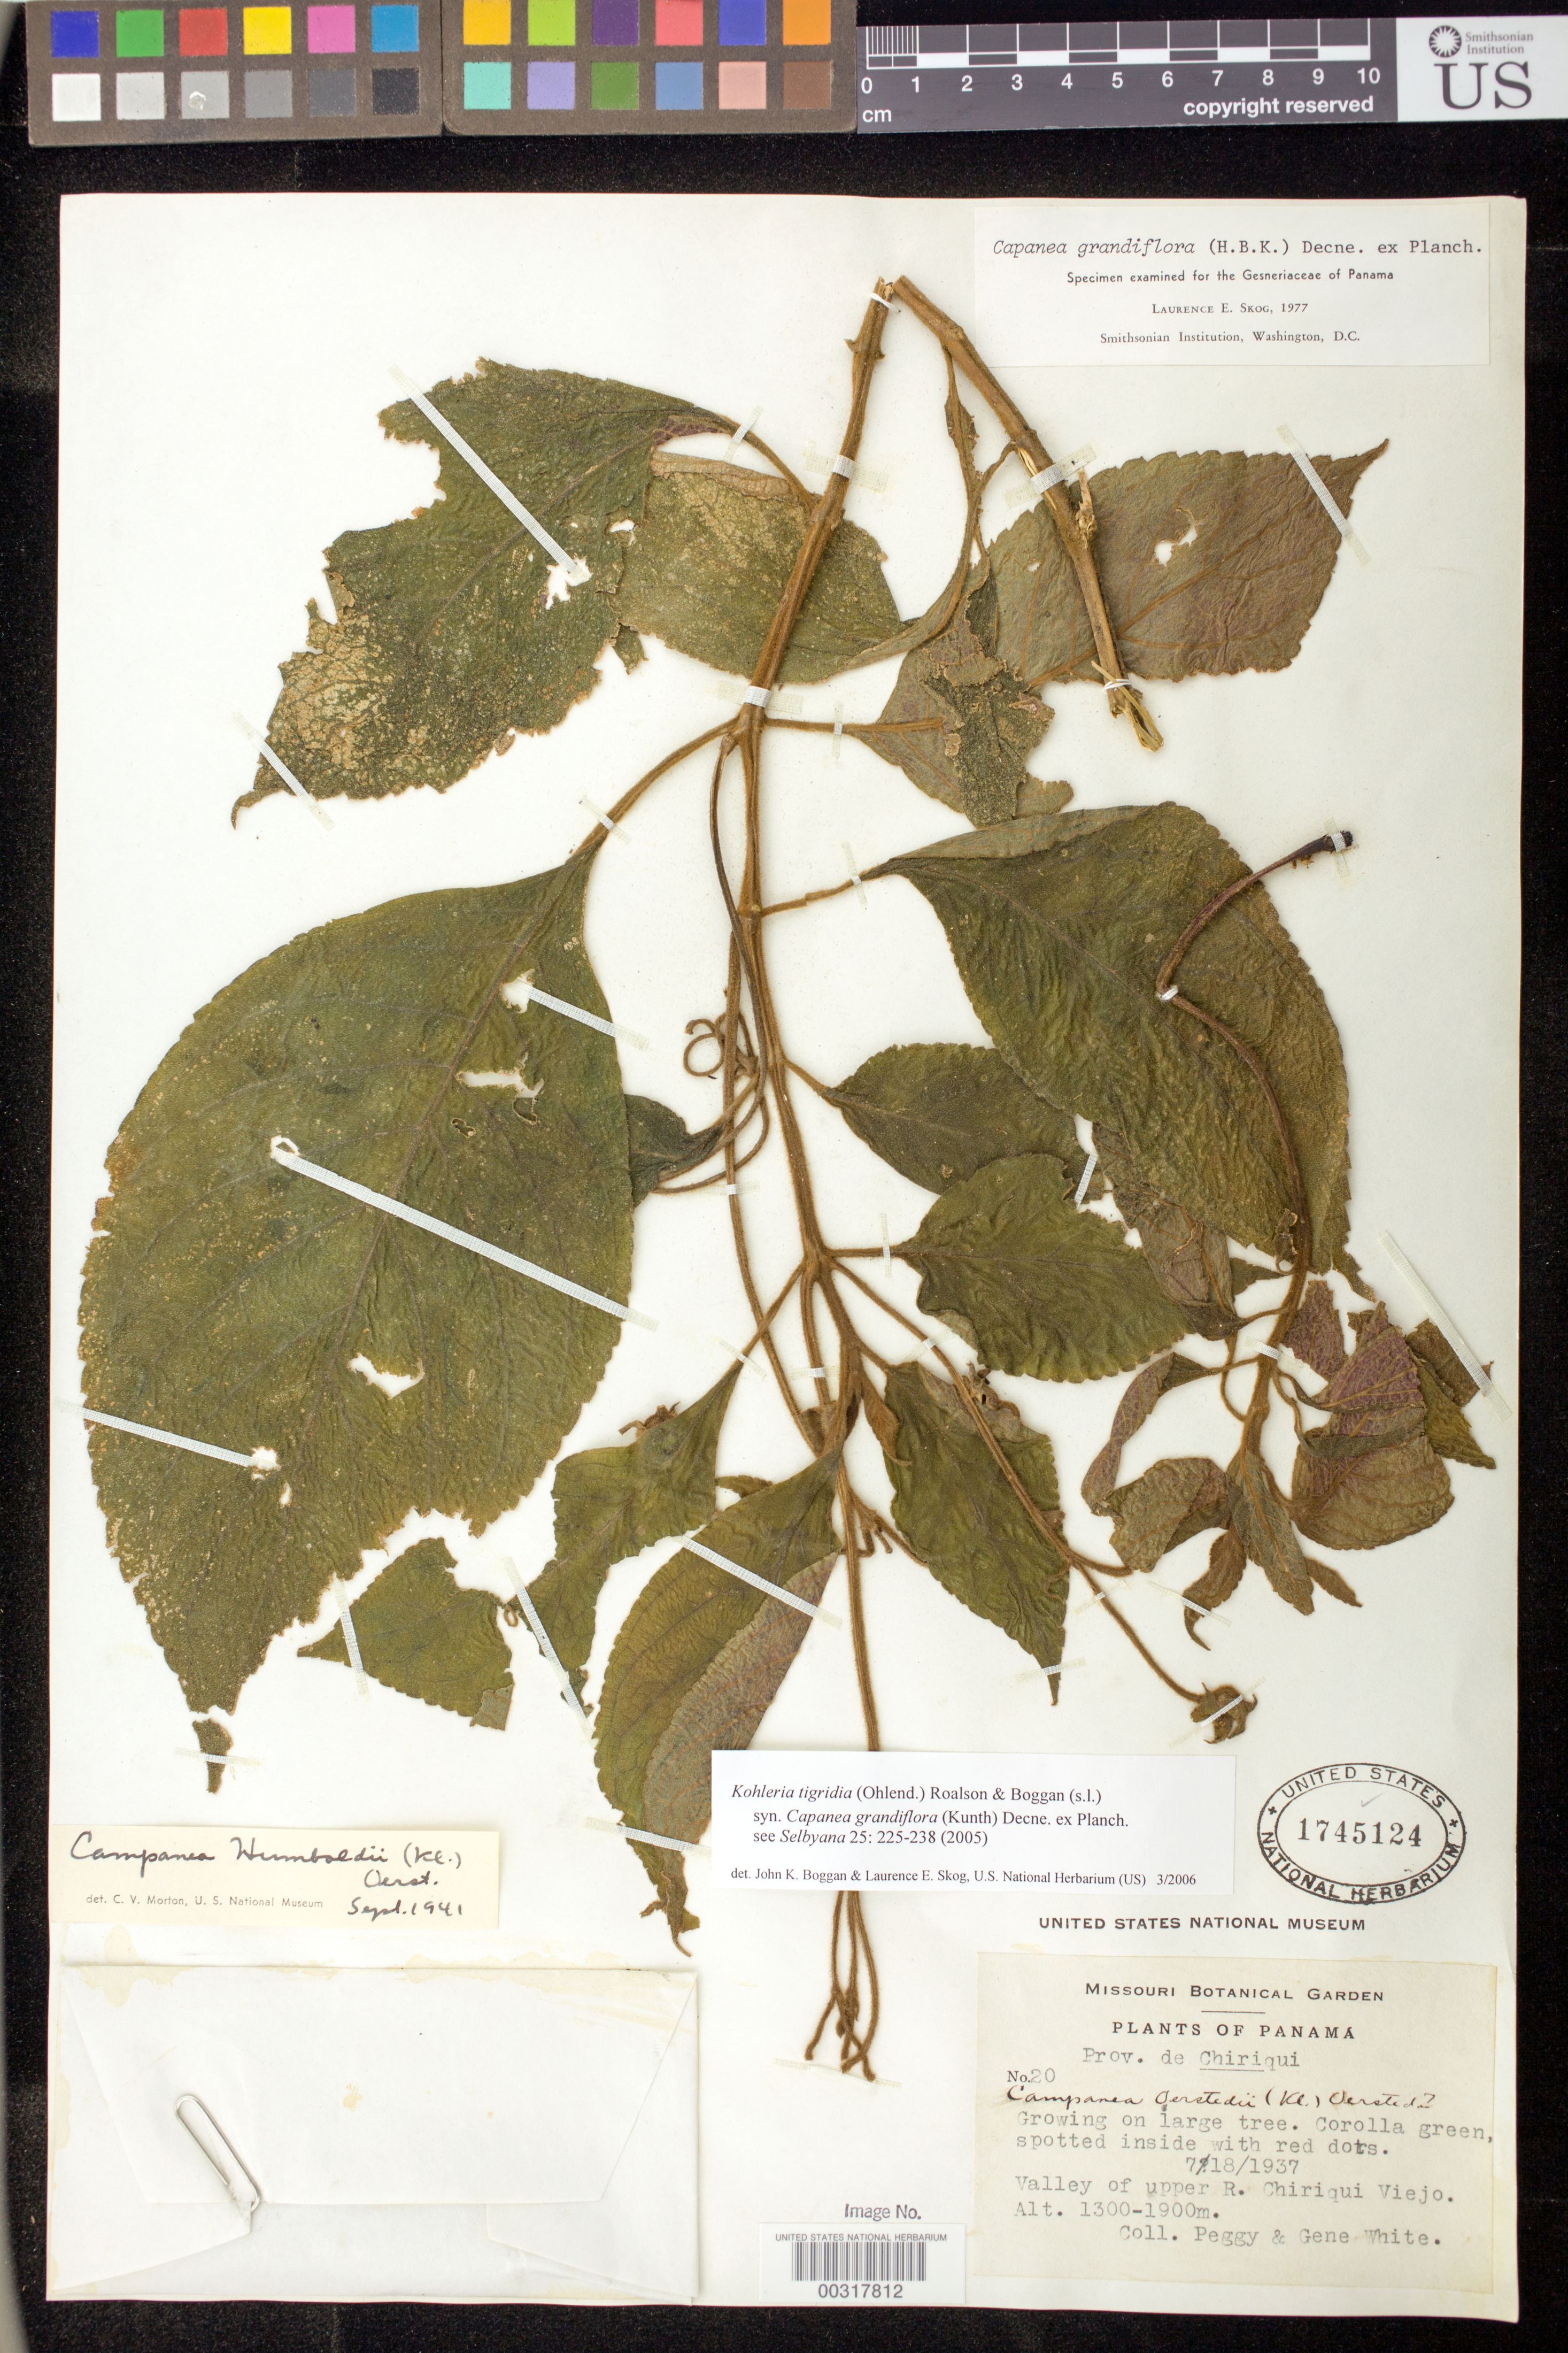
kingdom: Plantae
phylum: Tracheophyta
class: Magnoliopsida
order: Lamiales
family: Gesneriaceae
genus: Kohleria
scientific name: Kohleria tigridia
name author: (Ohlend.) Roalson & Boggan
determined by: Boggan, J. K.; Skog, L. E.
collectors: P. White & G. White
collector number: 20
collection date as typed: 18 Jul 1937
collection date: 1937-07-18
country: Panama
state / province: Chiriquí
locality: Valley of upper R. Chiriqui Viejo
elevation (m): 1300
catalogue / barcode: US 1745124